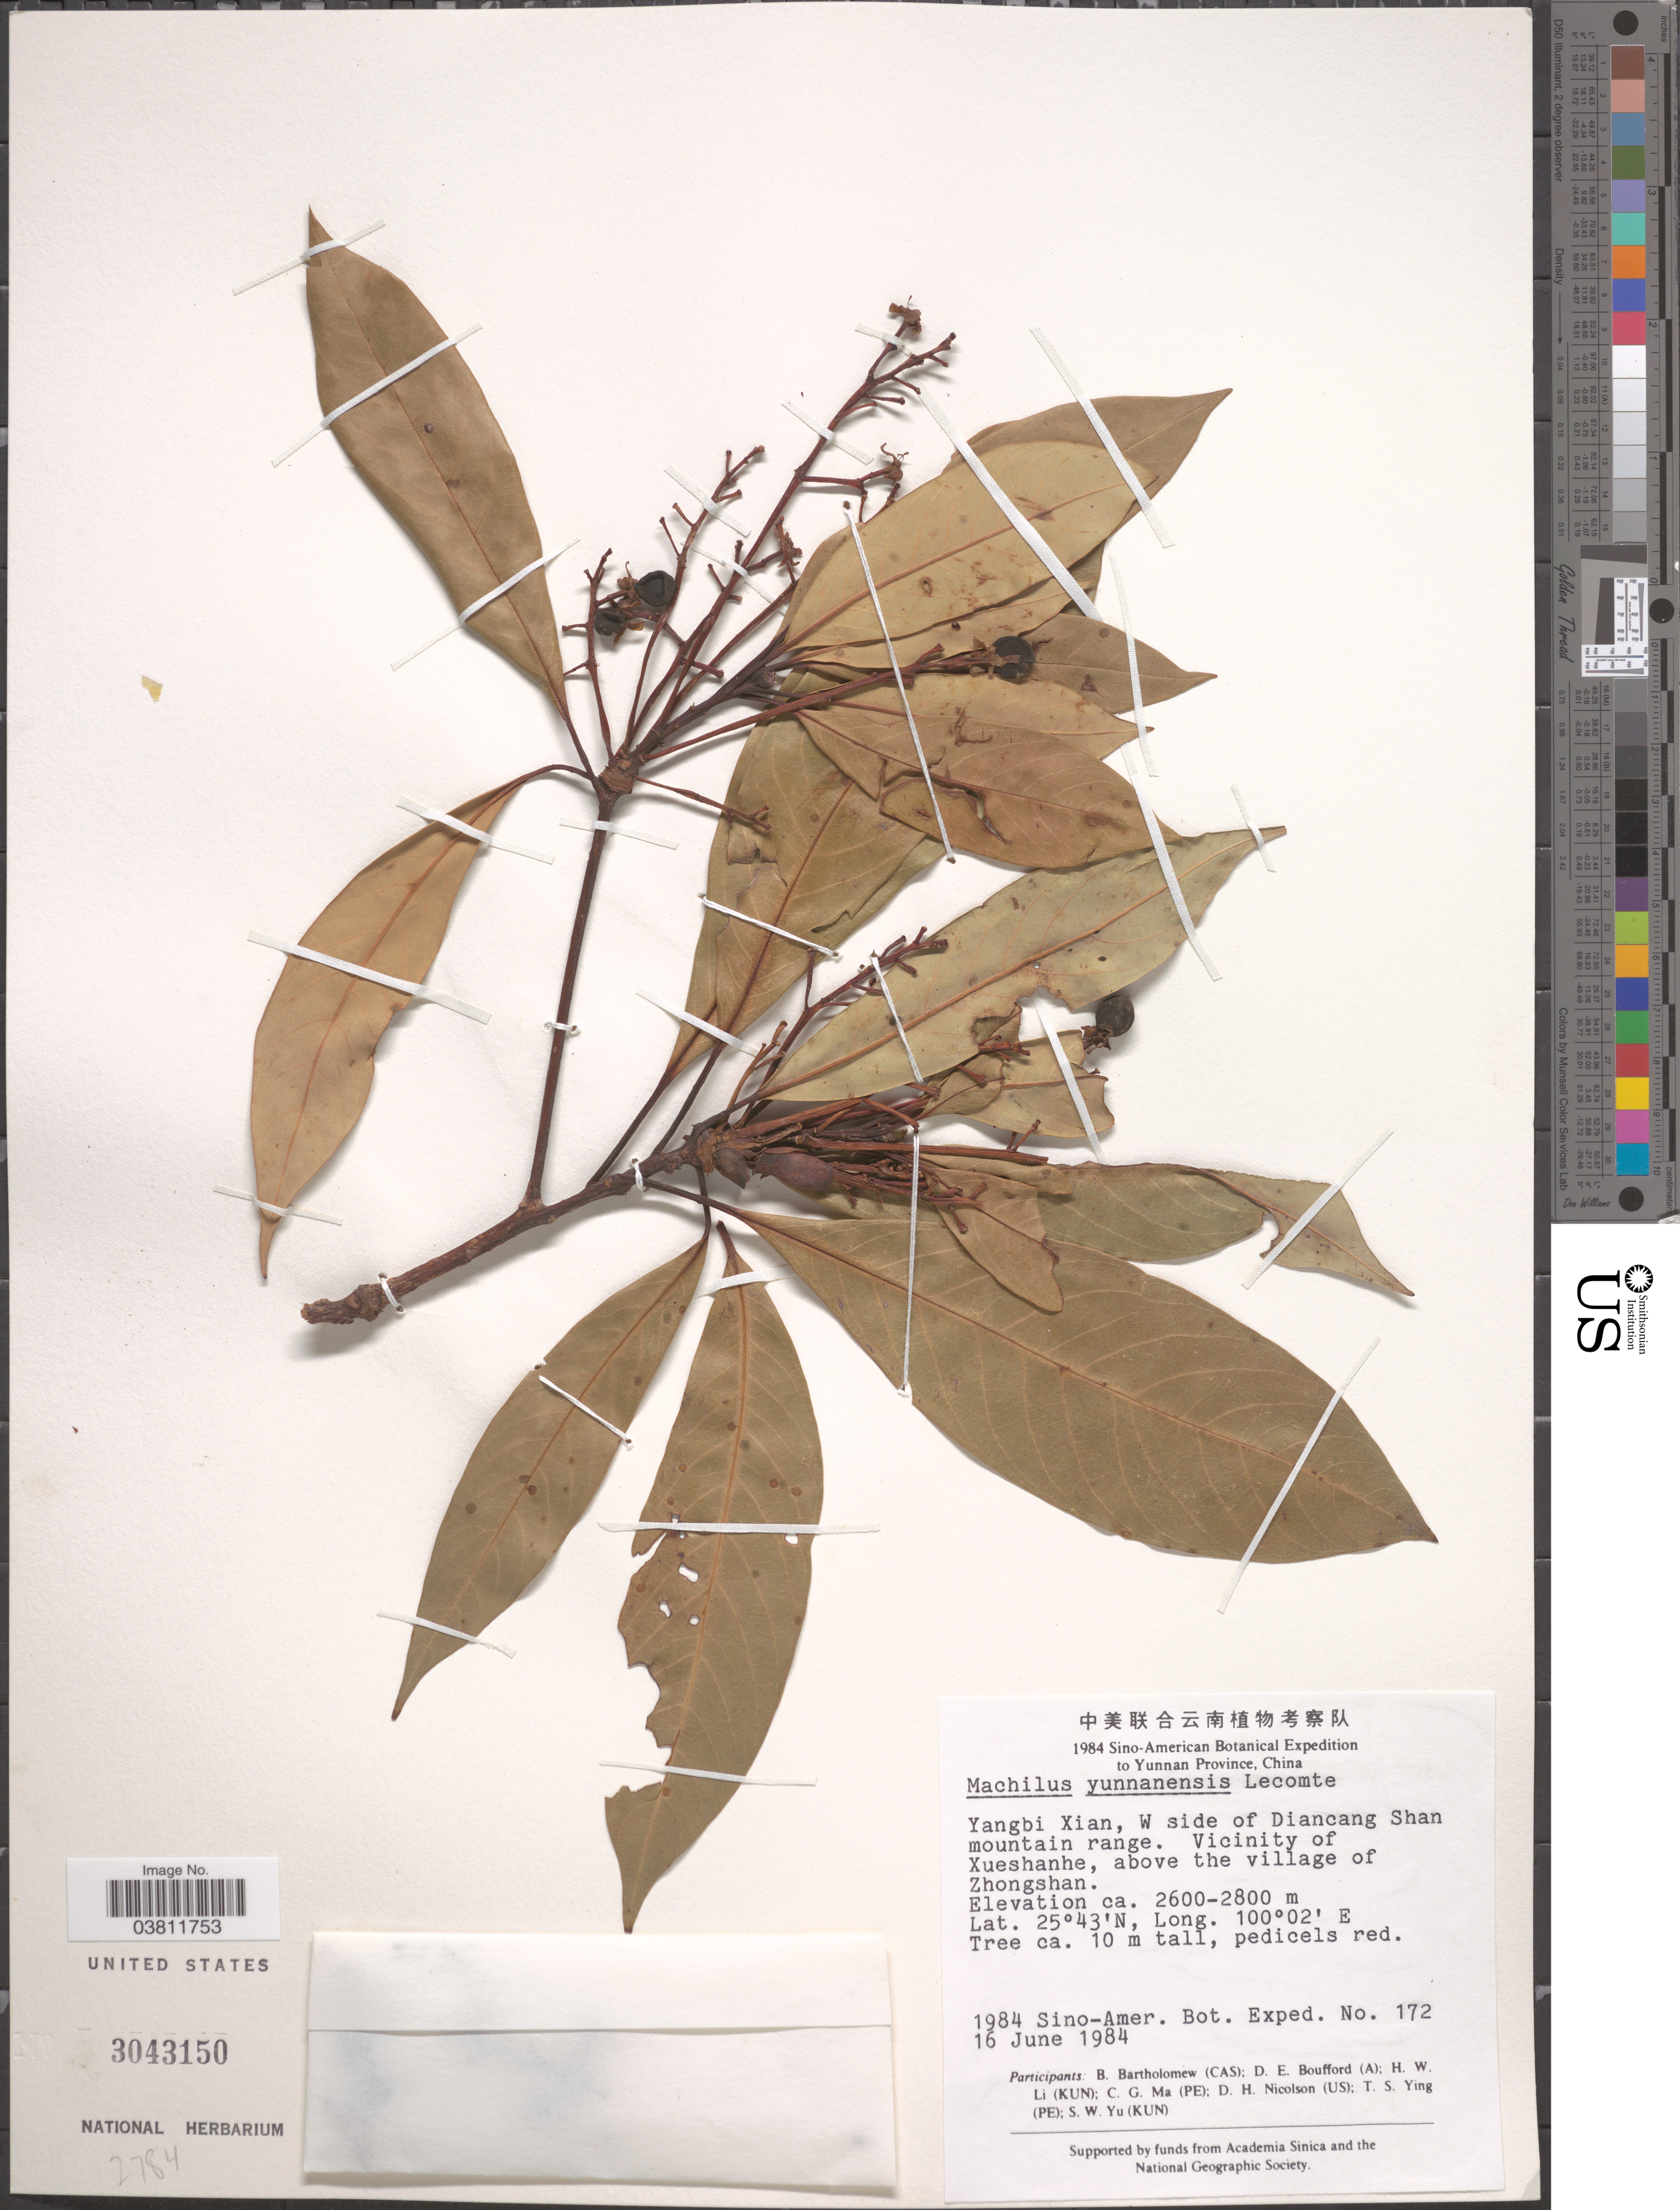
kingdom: Plantae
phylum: Tracheophyta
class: Magnoliopsida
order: Laurales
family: Lauraceae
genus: Machilus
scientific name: Machilus yunnanensis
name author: Lecomte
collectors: B. Bartholomew, D. E. Boufford, H. W. Li, C. Ma & et al.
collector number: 172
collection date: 1984-06-16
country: China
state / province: Yunnan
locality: Yangbi Xian, W side of Diancang Shan mountain range. Vicinity of Xueshanhe, above the village of Zhongshan.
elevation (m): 2600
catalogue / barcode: US 3043150